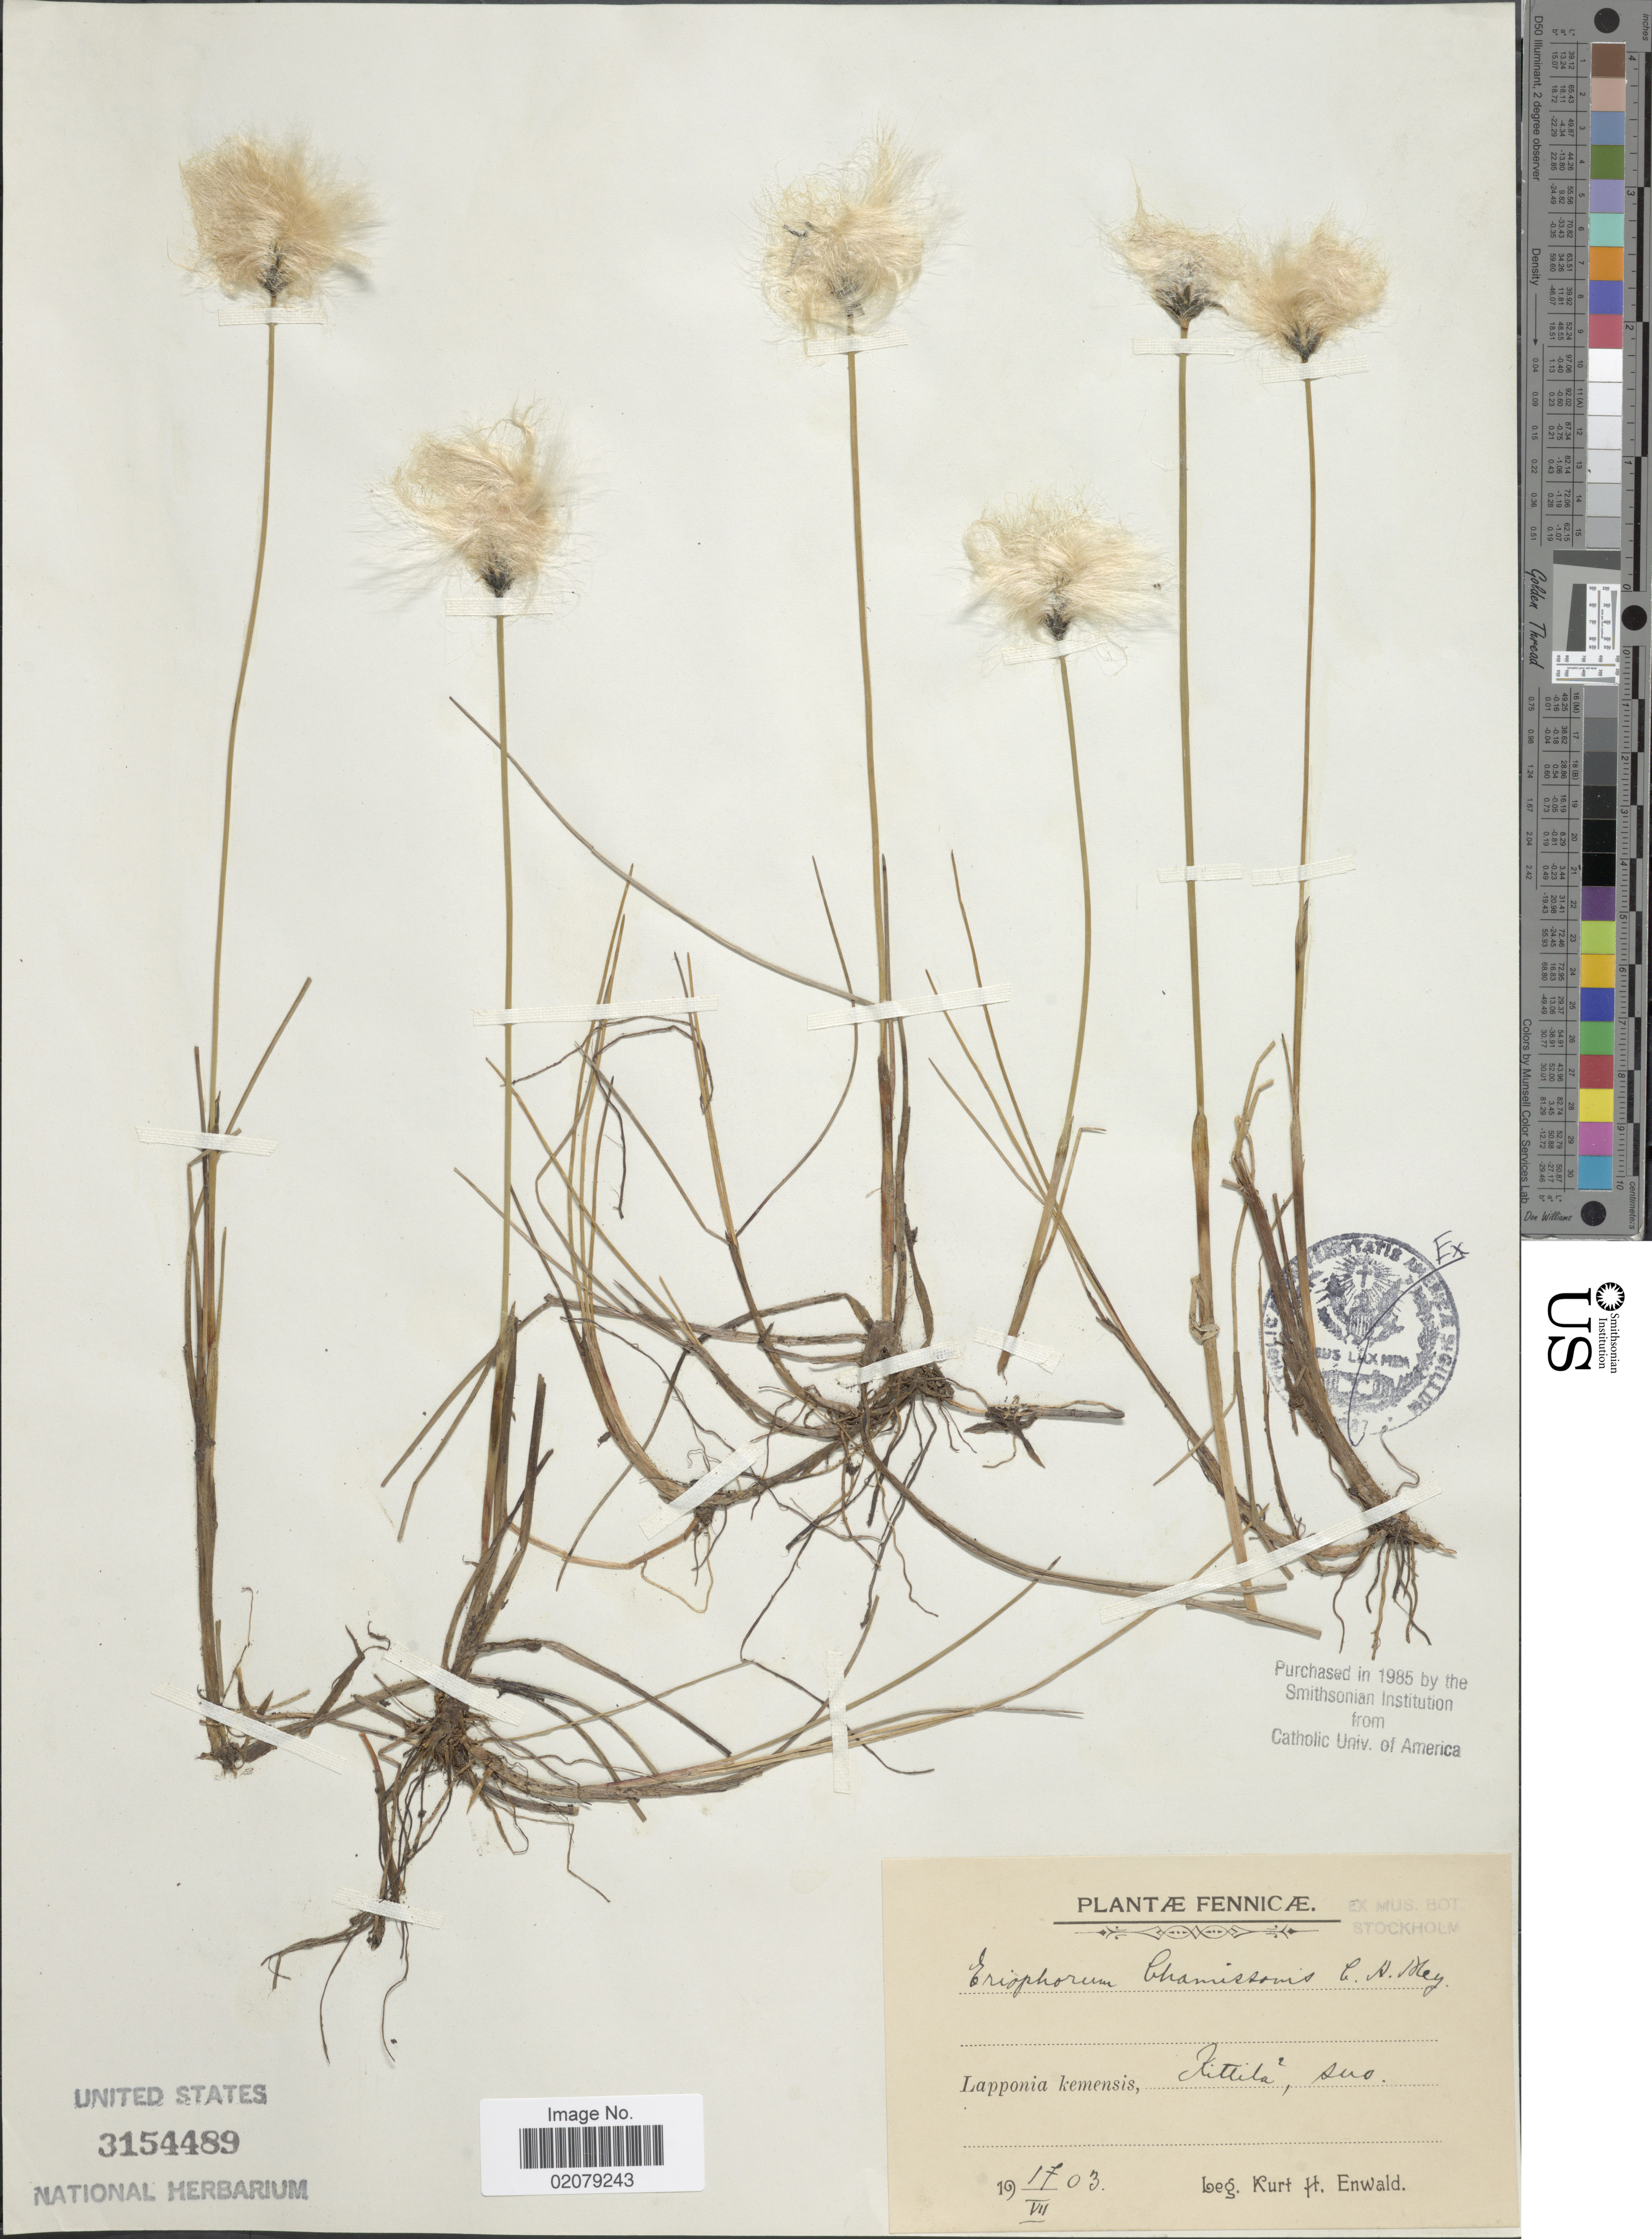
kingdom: Plantae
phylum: Tracheophyta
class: Liliopsida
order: Poales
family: Cyperaceae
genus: Eriophorum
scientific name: Eriophorum chamissonis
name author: C.A. Mey.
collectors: K. Enwald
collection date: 1903-07-17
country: Finland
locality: Fennicae, Lapponia kemensis, Kittika, sus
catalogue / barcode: US 3154489